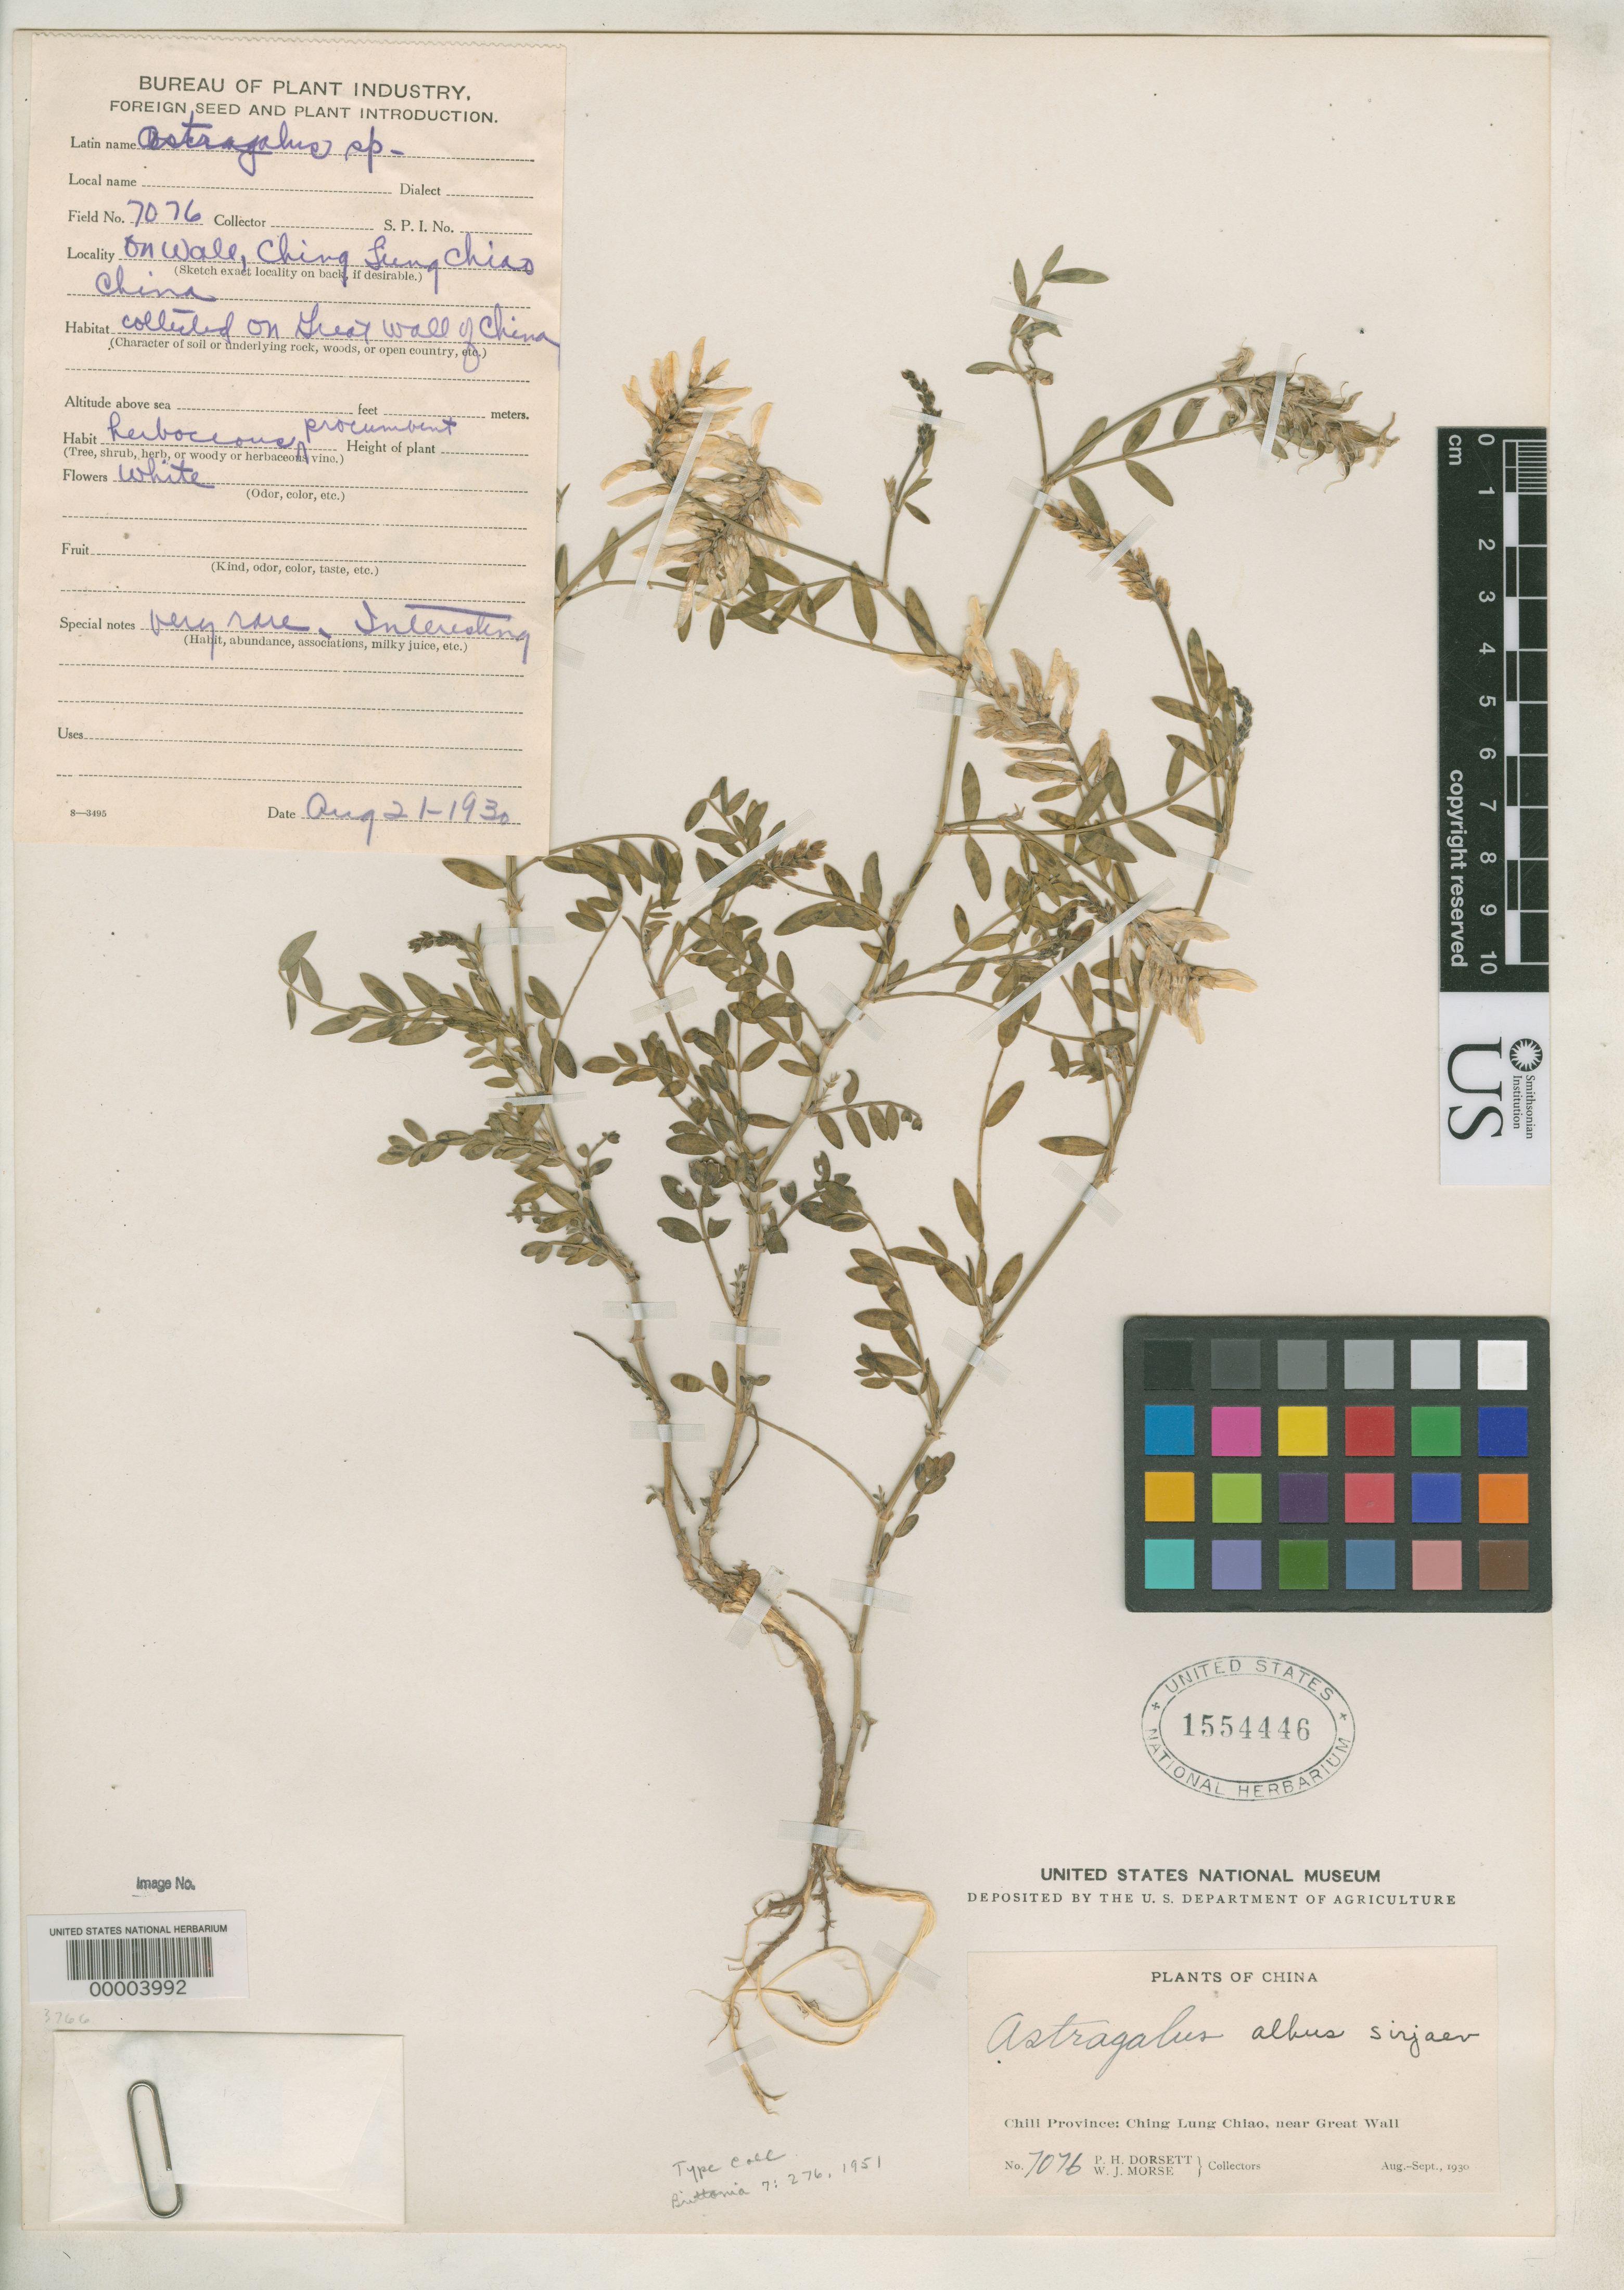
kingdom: Plantae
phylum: Tracheophyta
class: Magnoliopsida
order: Fabales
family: Fabaceae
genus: Astragalus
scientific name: Astragalus albus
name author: Širj.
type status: Isotype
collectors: P. H. Dorsett & W. J. Morse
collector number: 7076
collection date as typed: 21 Aug 1930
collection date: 1930-08-21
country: China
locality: Ching Lung Chiao near Great Wall; (province as "Chihli").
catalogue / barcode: US 1554446